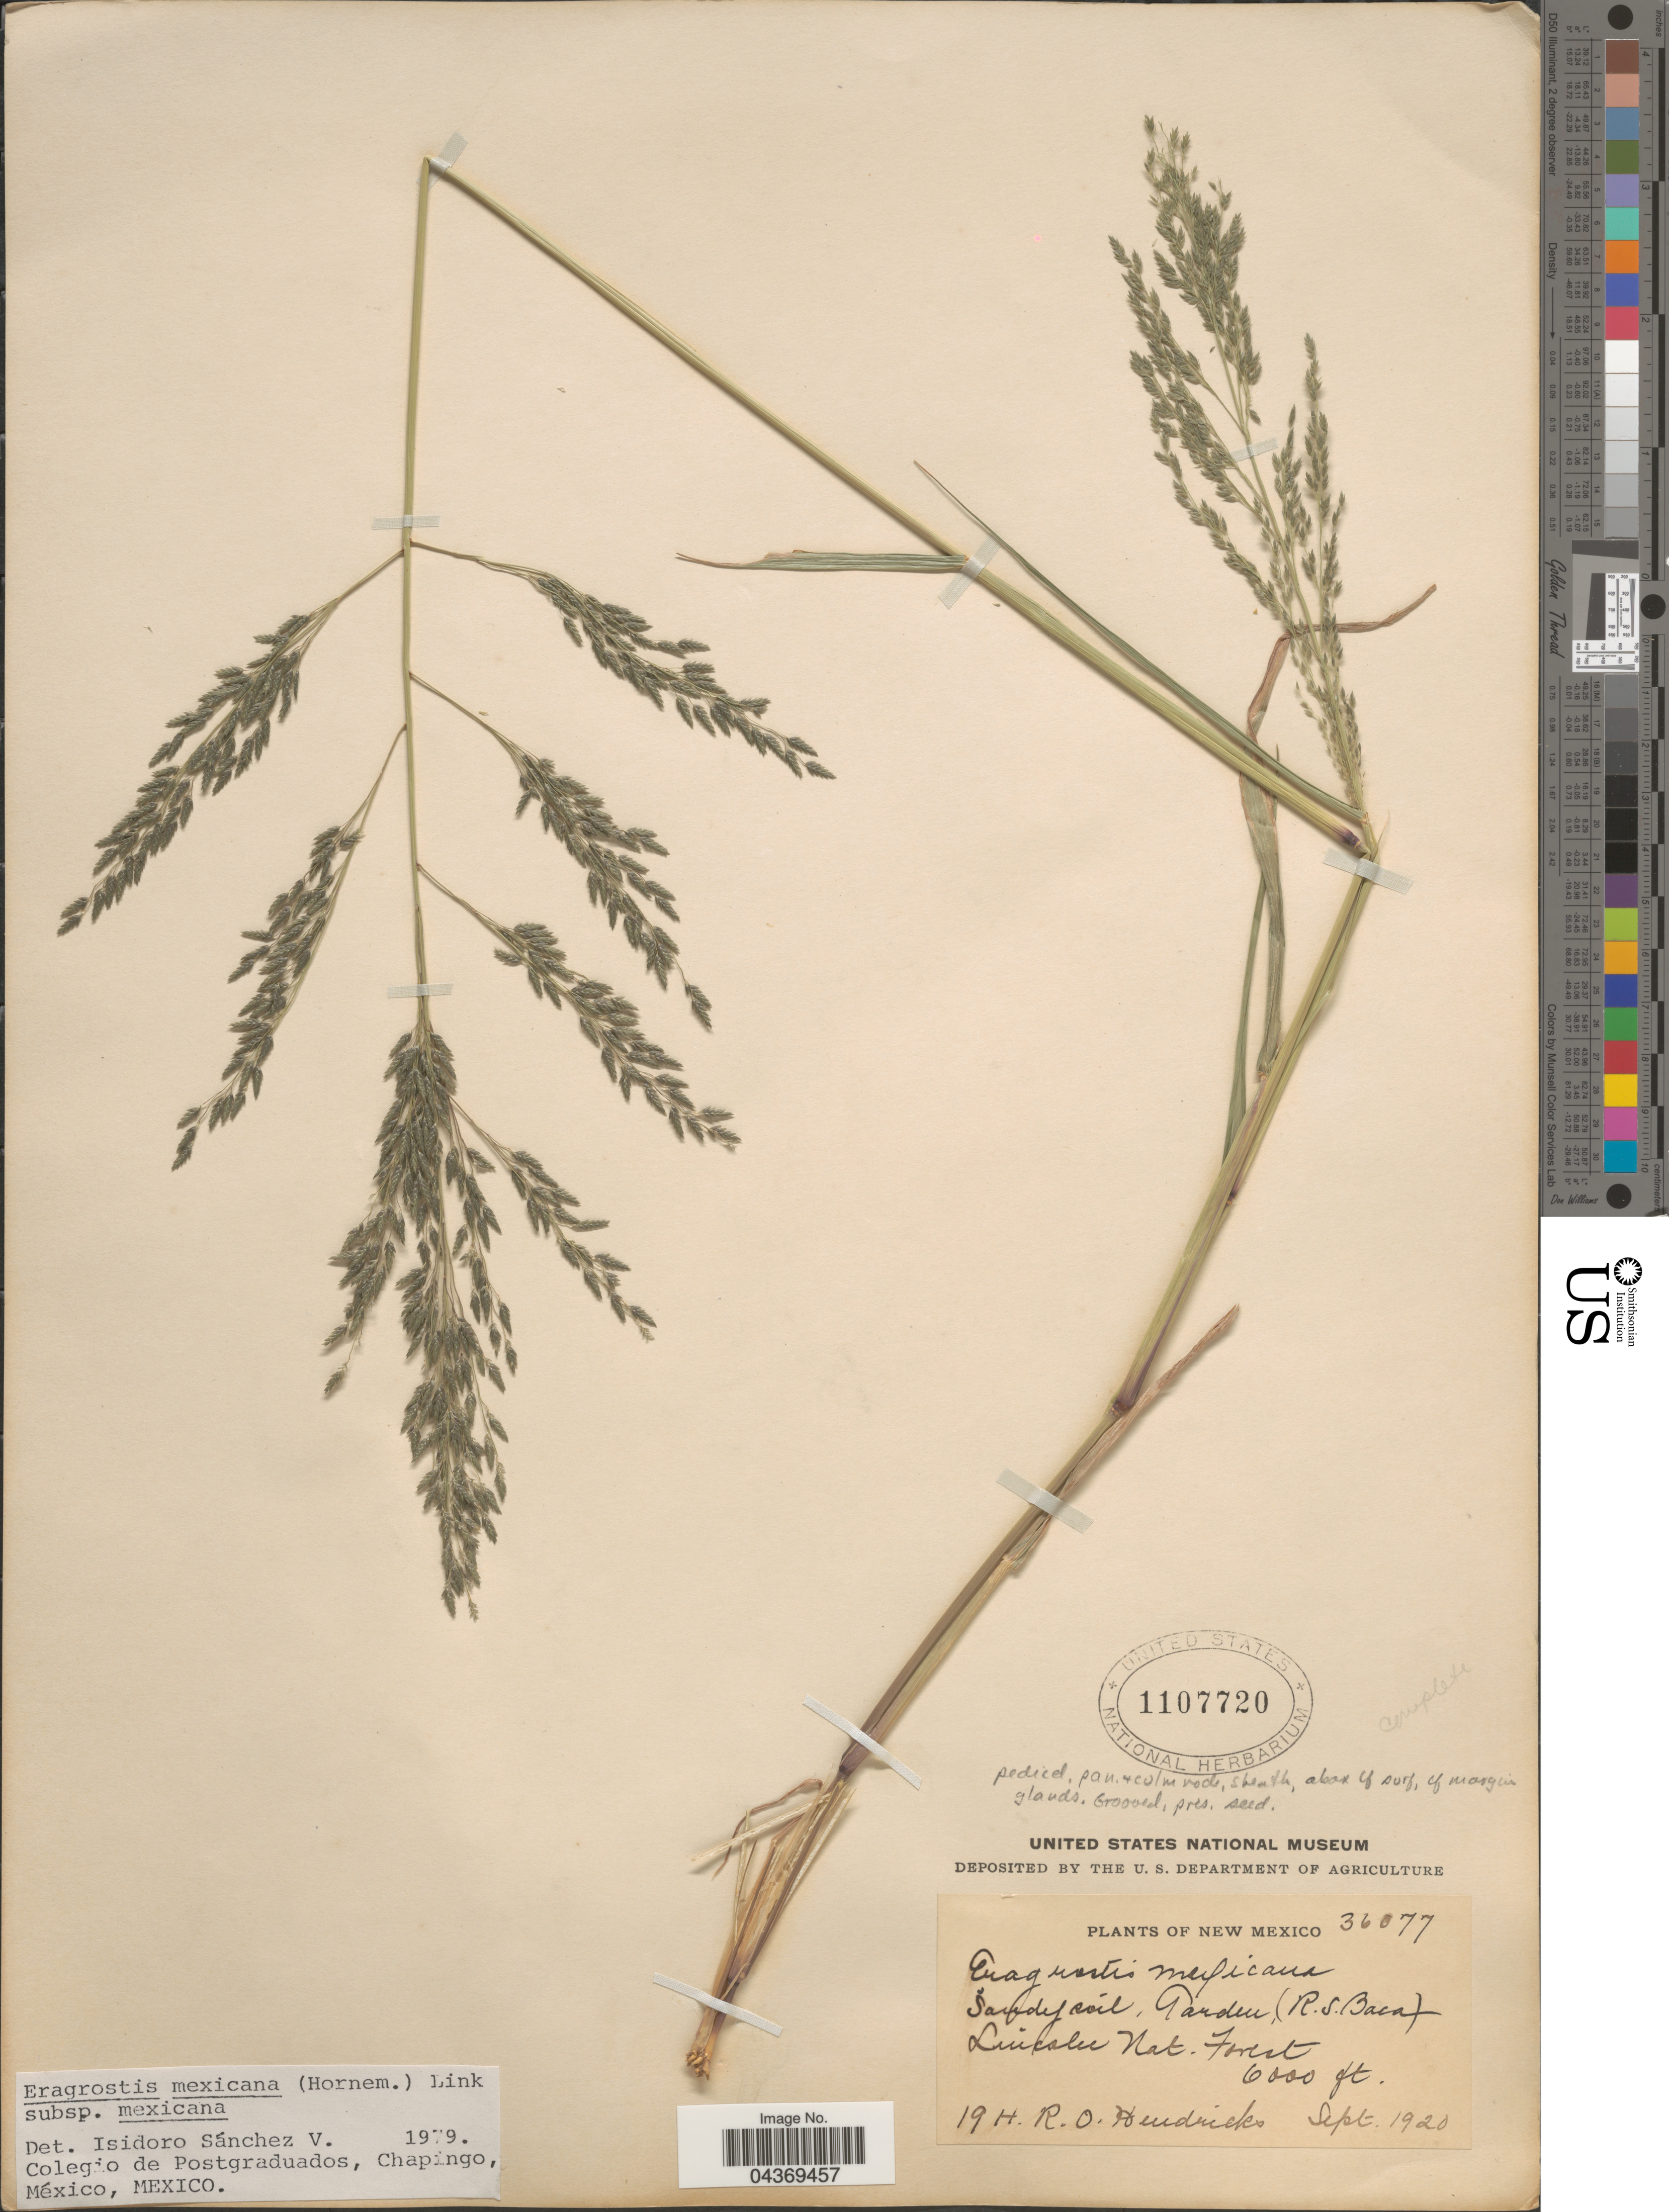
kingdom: Plantae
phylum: Tracheophyta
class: Liliopsida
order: Poales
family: Poaceae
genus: Eragrostis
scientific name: Eragrostis mexicana subsp. mexicana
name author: (Hornem.) Link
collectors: R. Hendricks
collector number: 19H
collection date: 1920-09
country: United States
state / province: New Mexico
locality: Sandy soil, Garden,(R.S.Baca). Lincoln Nat. Forest.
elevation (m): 1829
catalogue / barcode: US 1107720